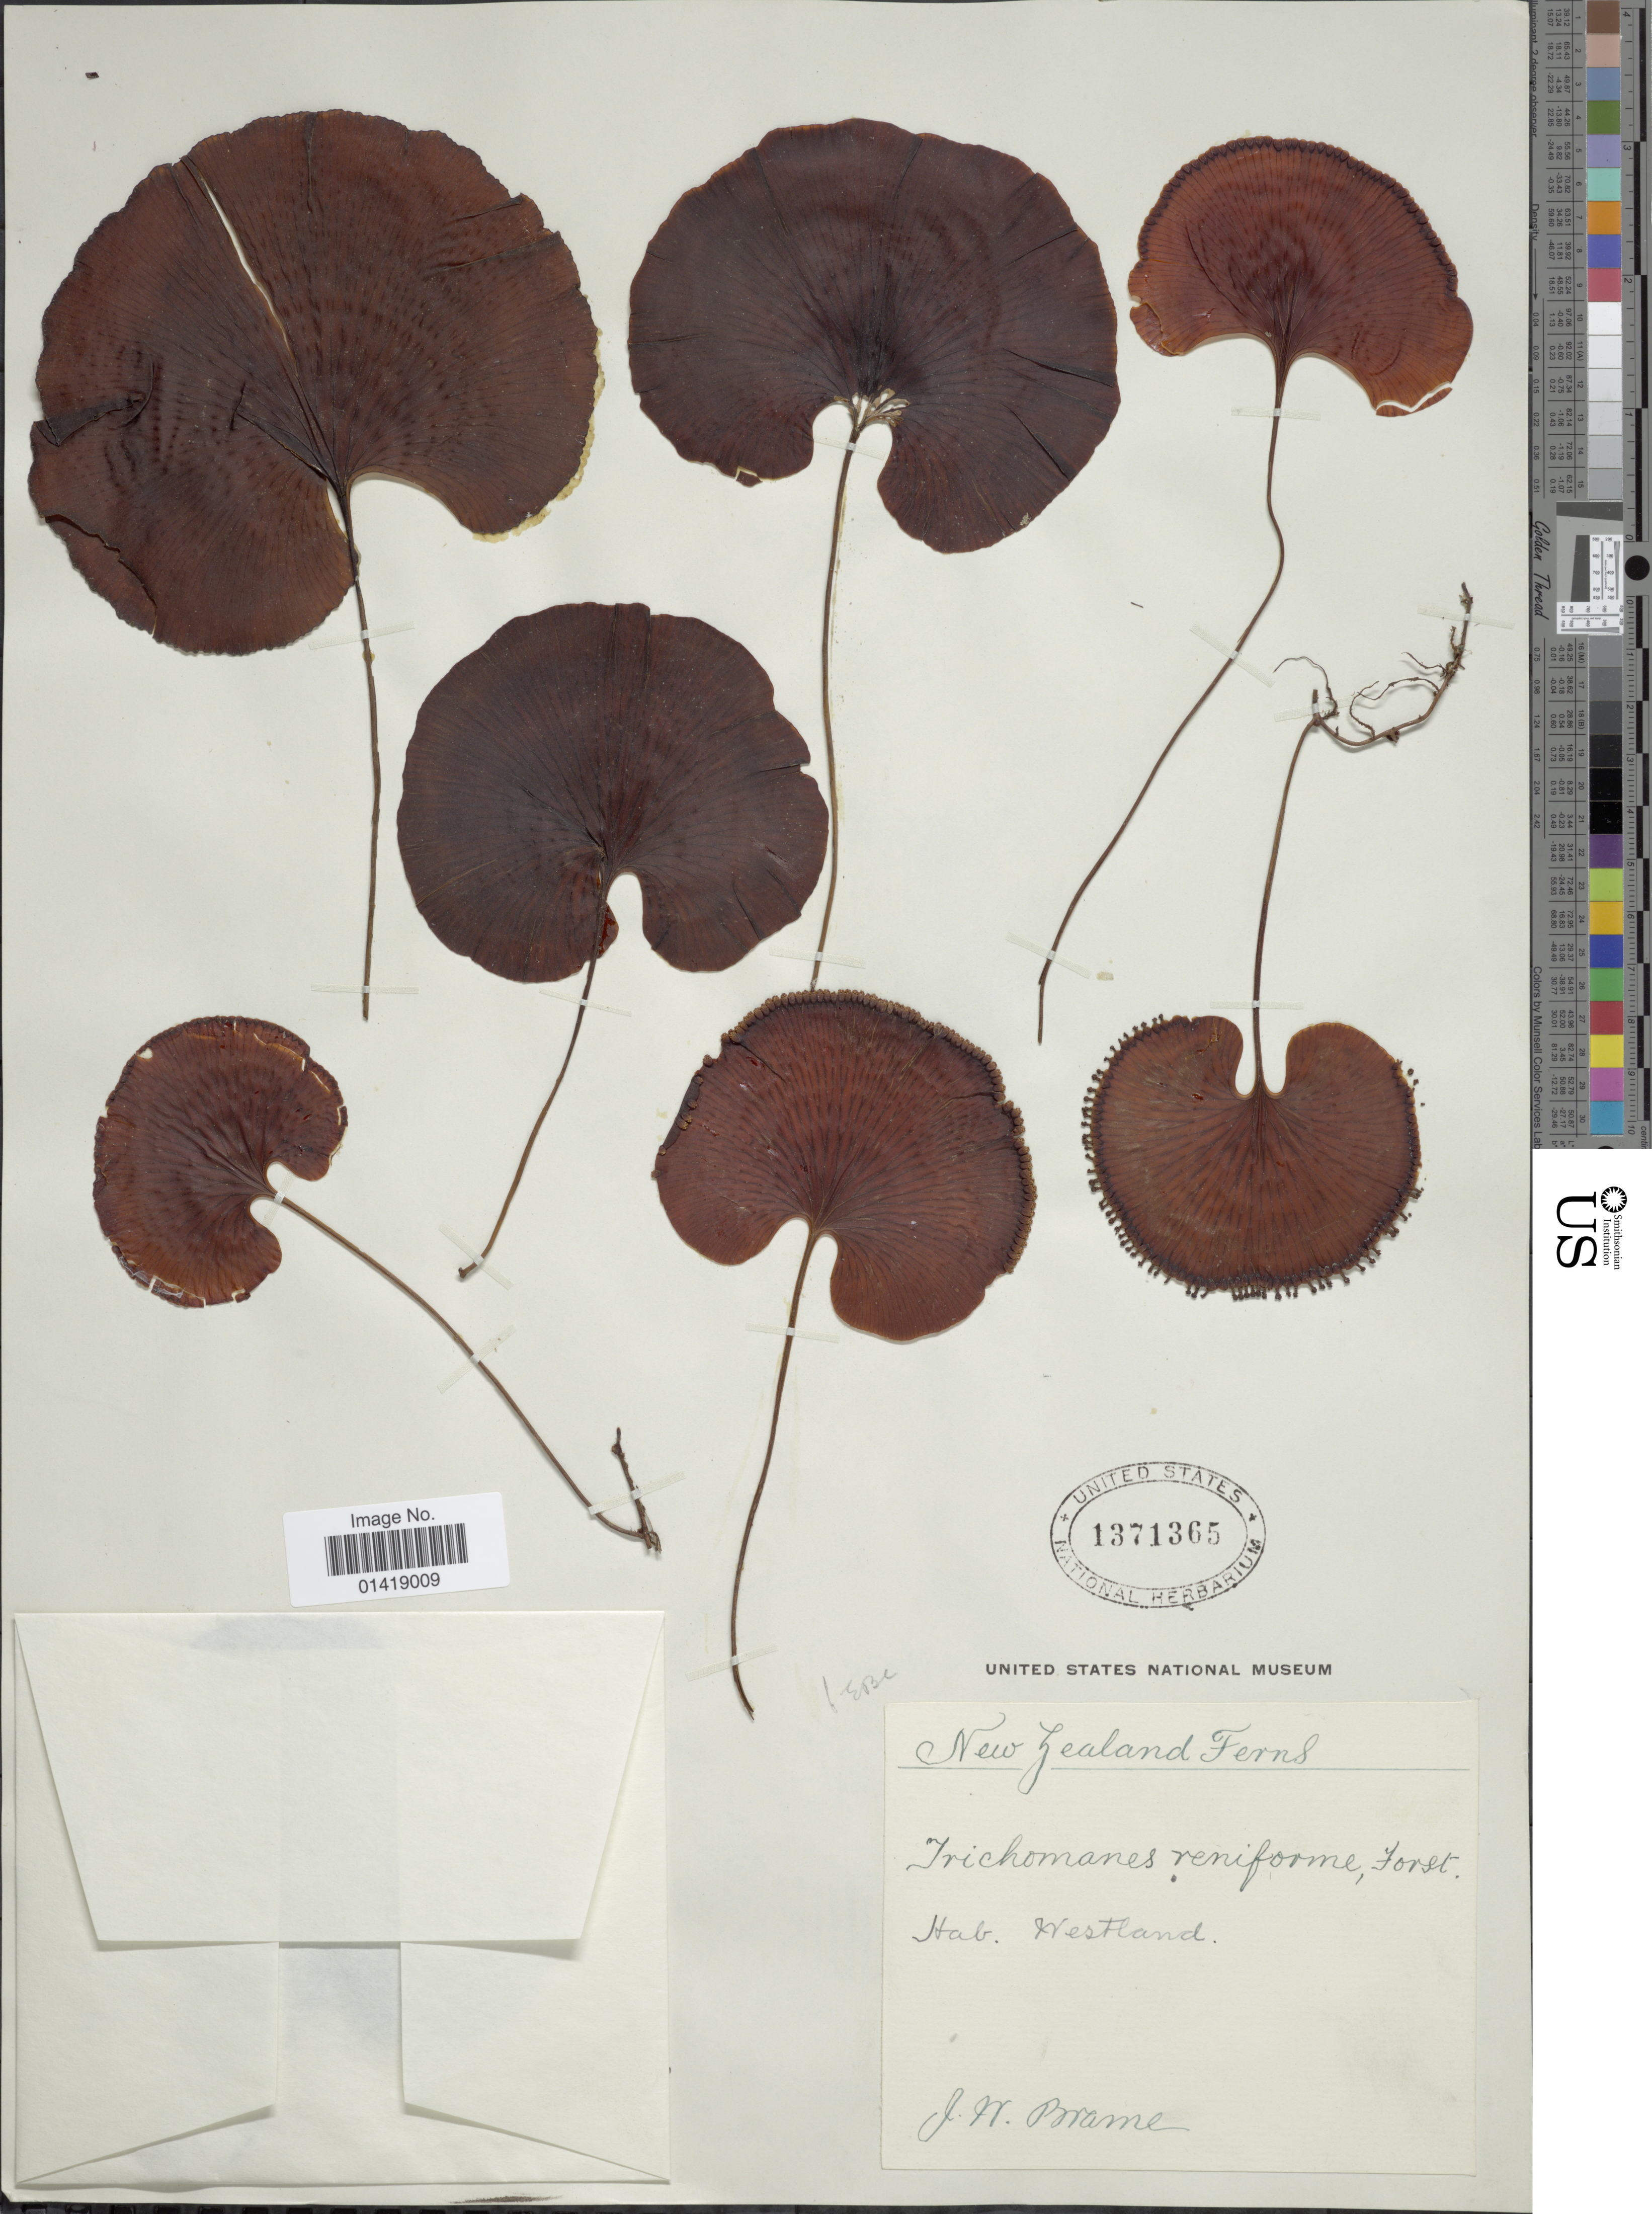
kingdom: Plantae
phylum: Tracheophyta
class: Polypodiopsida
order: Hymenophyllales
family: Hymenophyllaceae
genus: Hymenophyllum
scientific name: Hymenophyllum nephrophyllum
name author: Ebihara & K. Iwats.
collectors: J. Brame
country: New Zealand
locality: Westland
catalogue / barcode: US 1371365